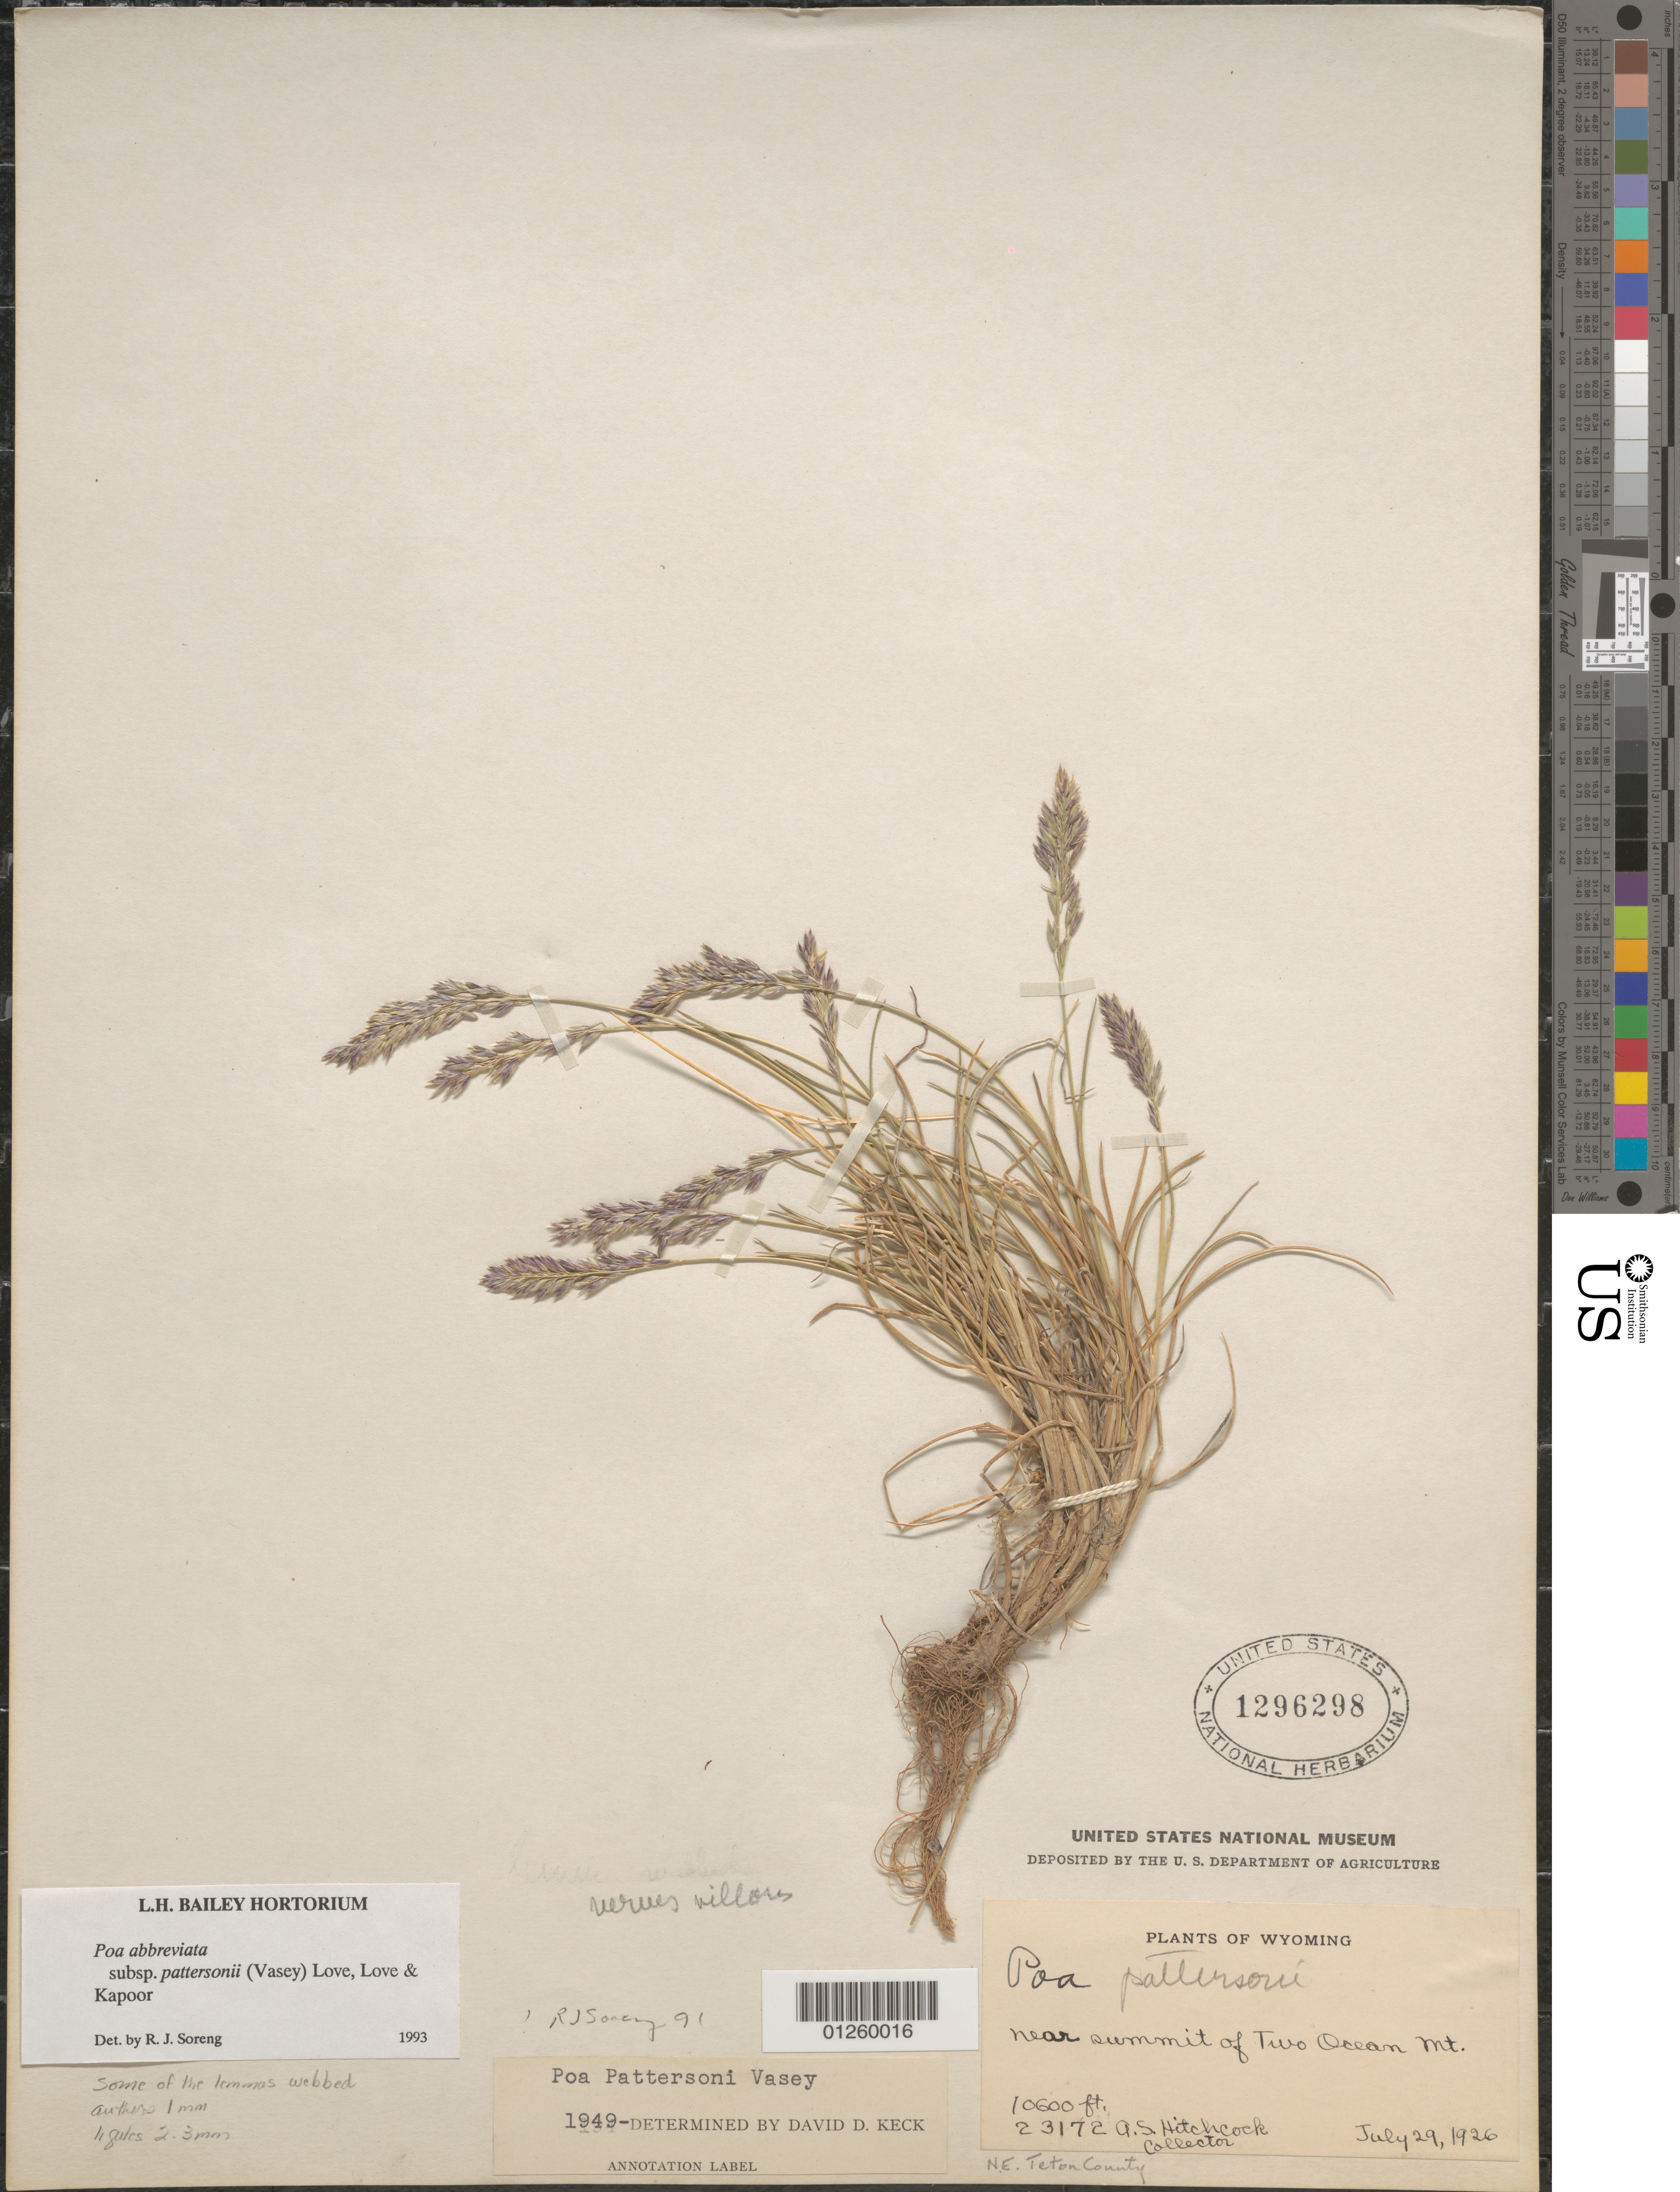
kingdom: Plantae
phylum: Tracheophyta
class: Liliopsida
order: Poales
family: Poaceae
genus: Poa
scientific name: Poa abbreviata subsp. pattersonii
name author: (Vasey) Á. Löve et al.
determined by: Soreng, Robert J., Research Associate (BOT), Smithsonian Institution - National Museum of Natural History (UNITED STATES)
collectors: A. S. Hitchcock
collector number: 23172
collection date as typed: July 29, 1926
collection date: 1926-07-29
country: United States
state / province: Wyoming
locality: near summit of Two Ocean Mt.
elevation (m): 3231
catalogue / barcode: US 1296298